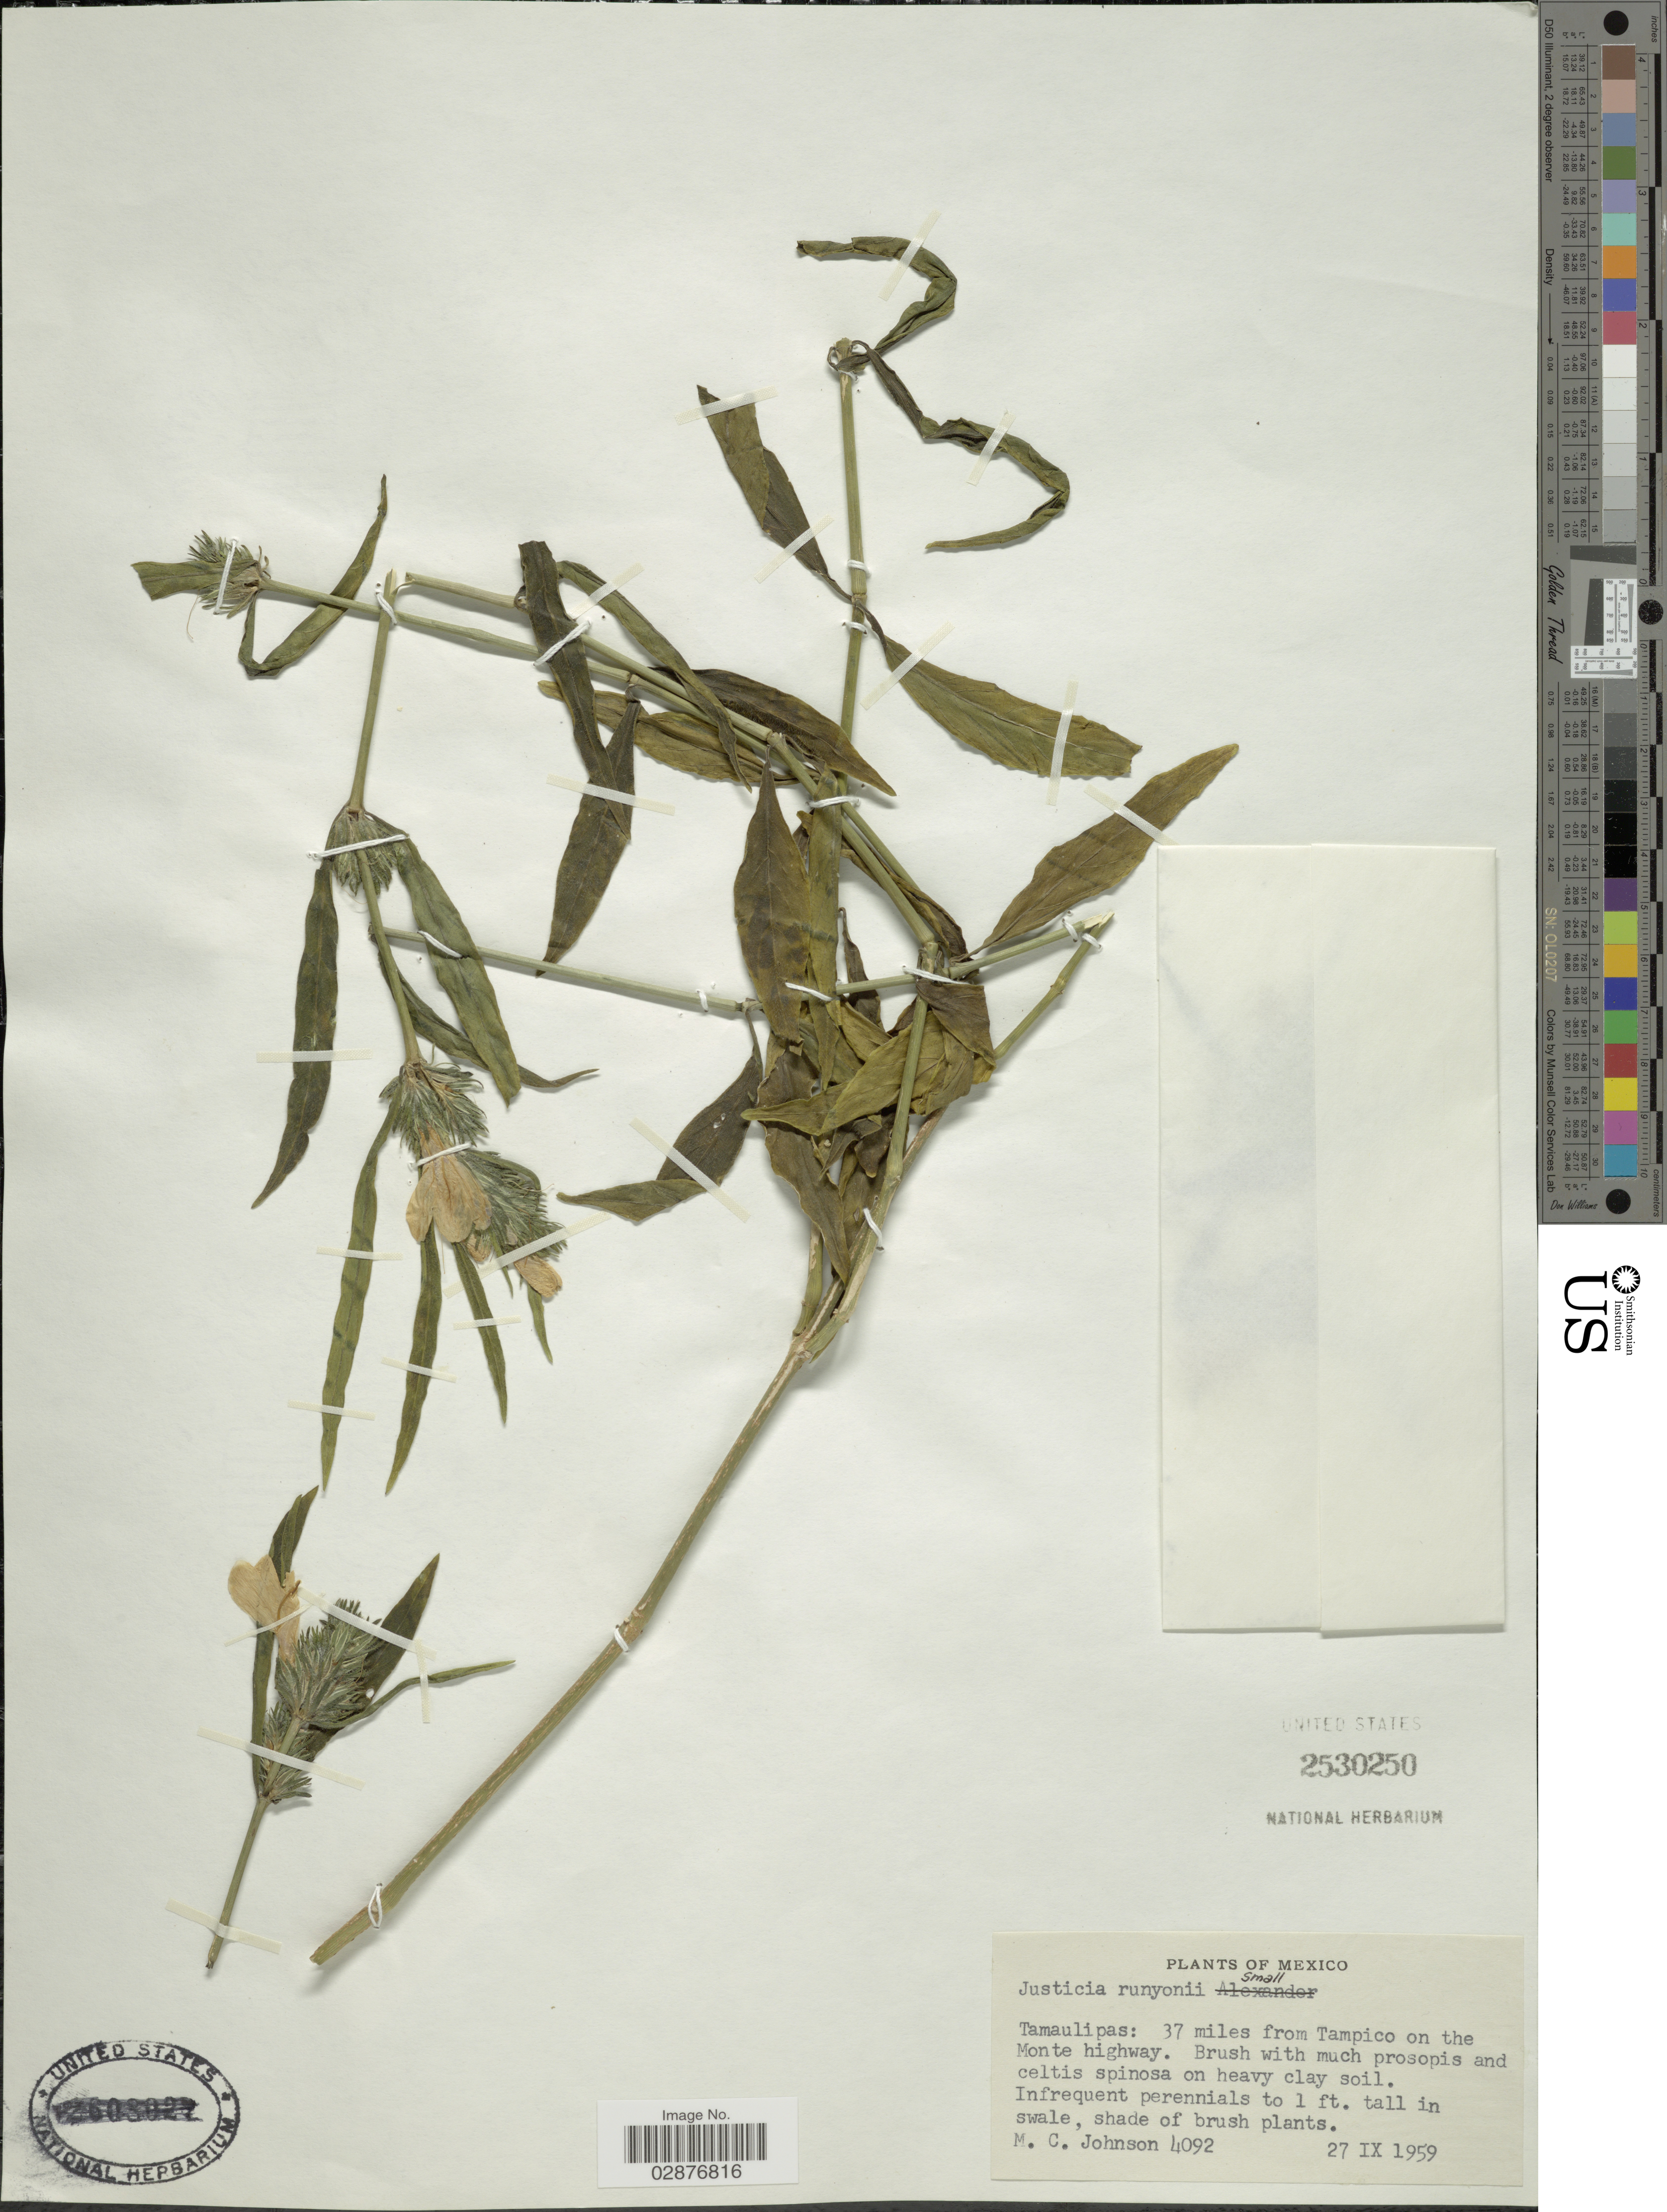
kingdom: Plantae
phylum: Tracheophyta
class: Magnoliopsida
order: Lamiales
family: Acanthaceae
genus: Justicia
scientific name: Justicia runyonii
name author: Small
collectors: M. Johnson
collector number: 4092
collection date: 1959-09-27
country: Mexico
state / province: Tamaulipas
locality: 37 miles from Tampico on the Monte highway.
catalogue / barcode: US 2530250